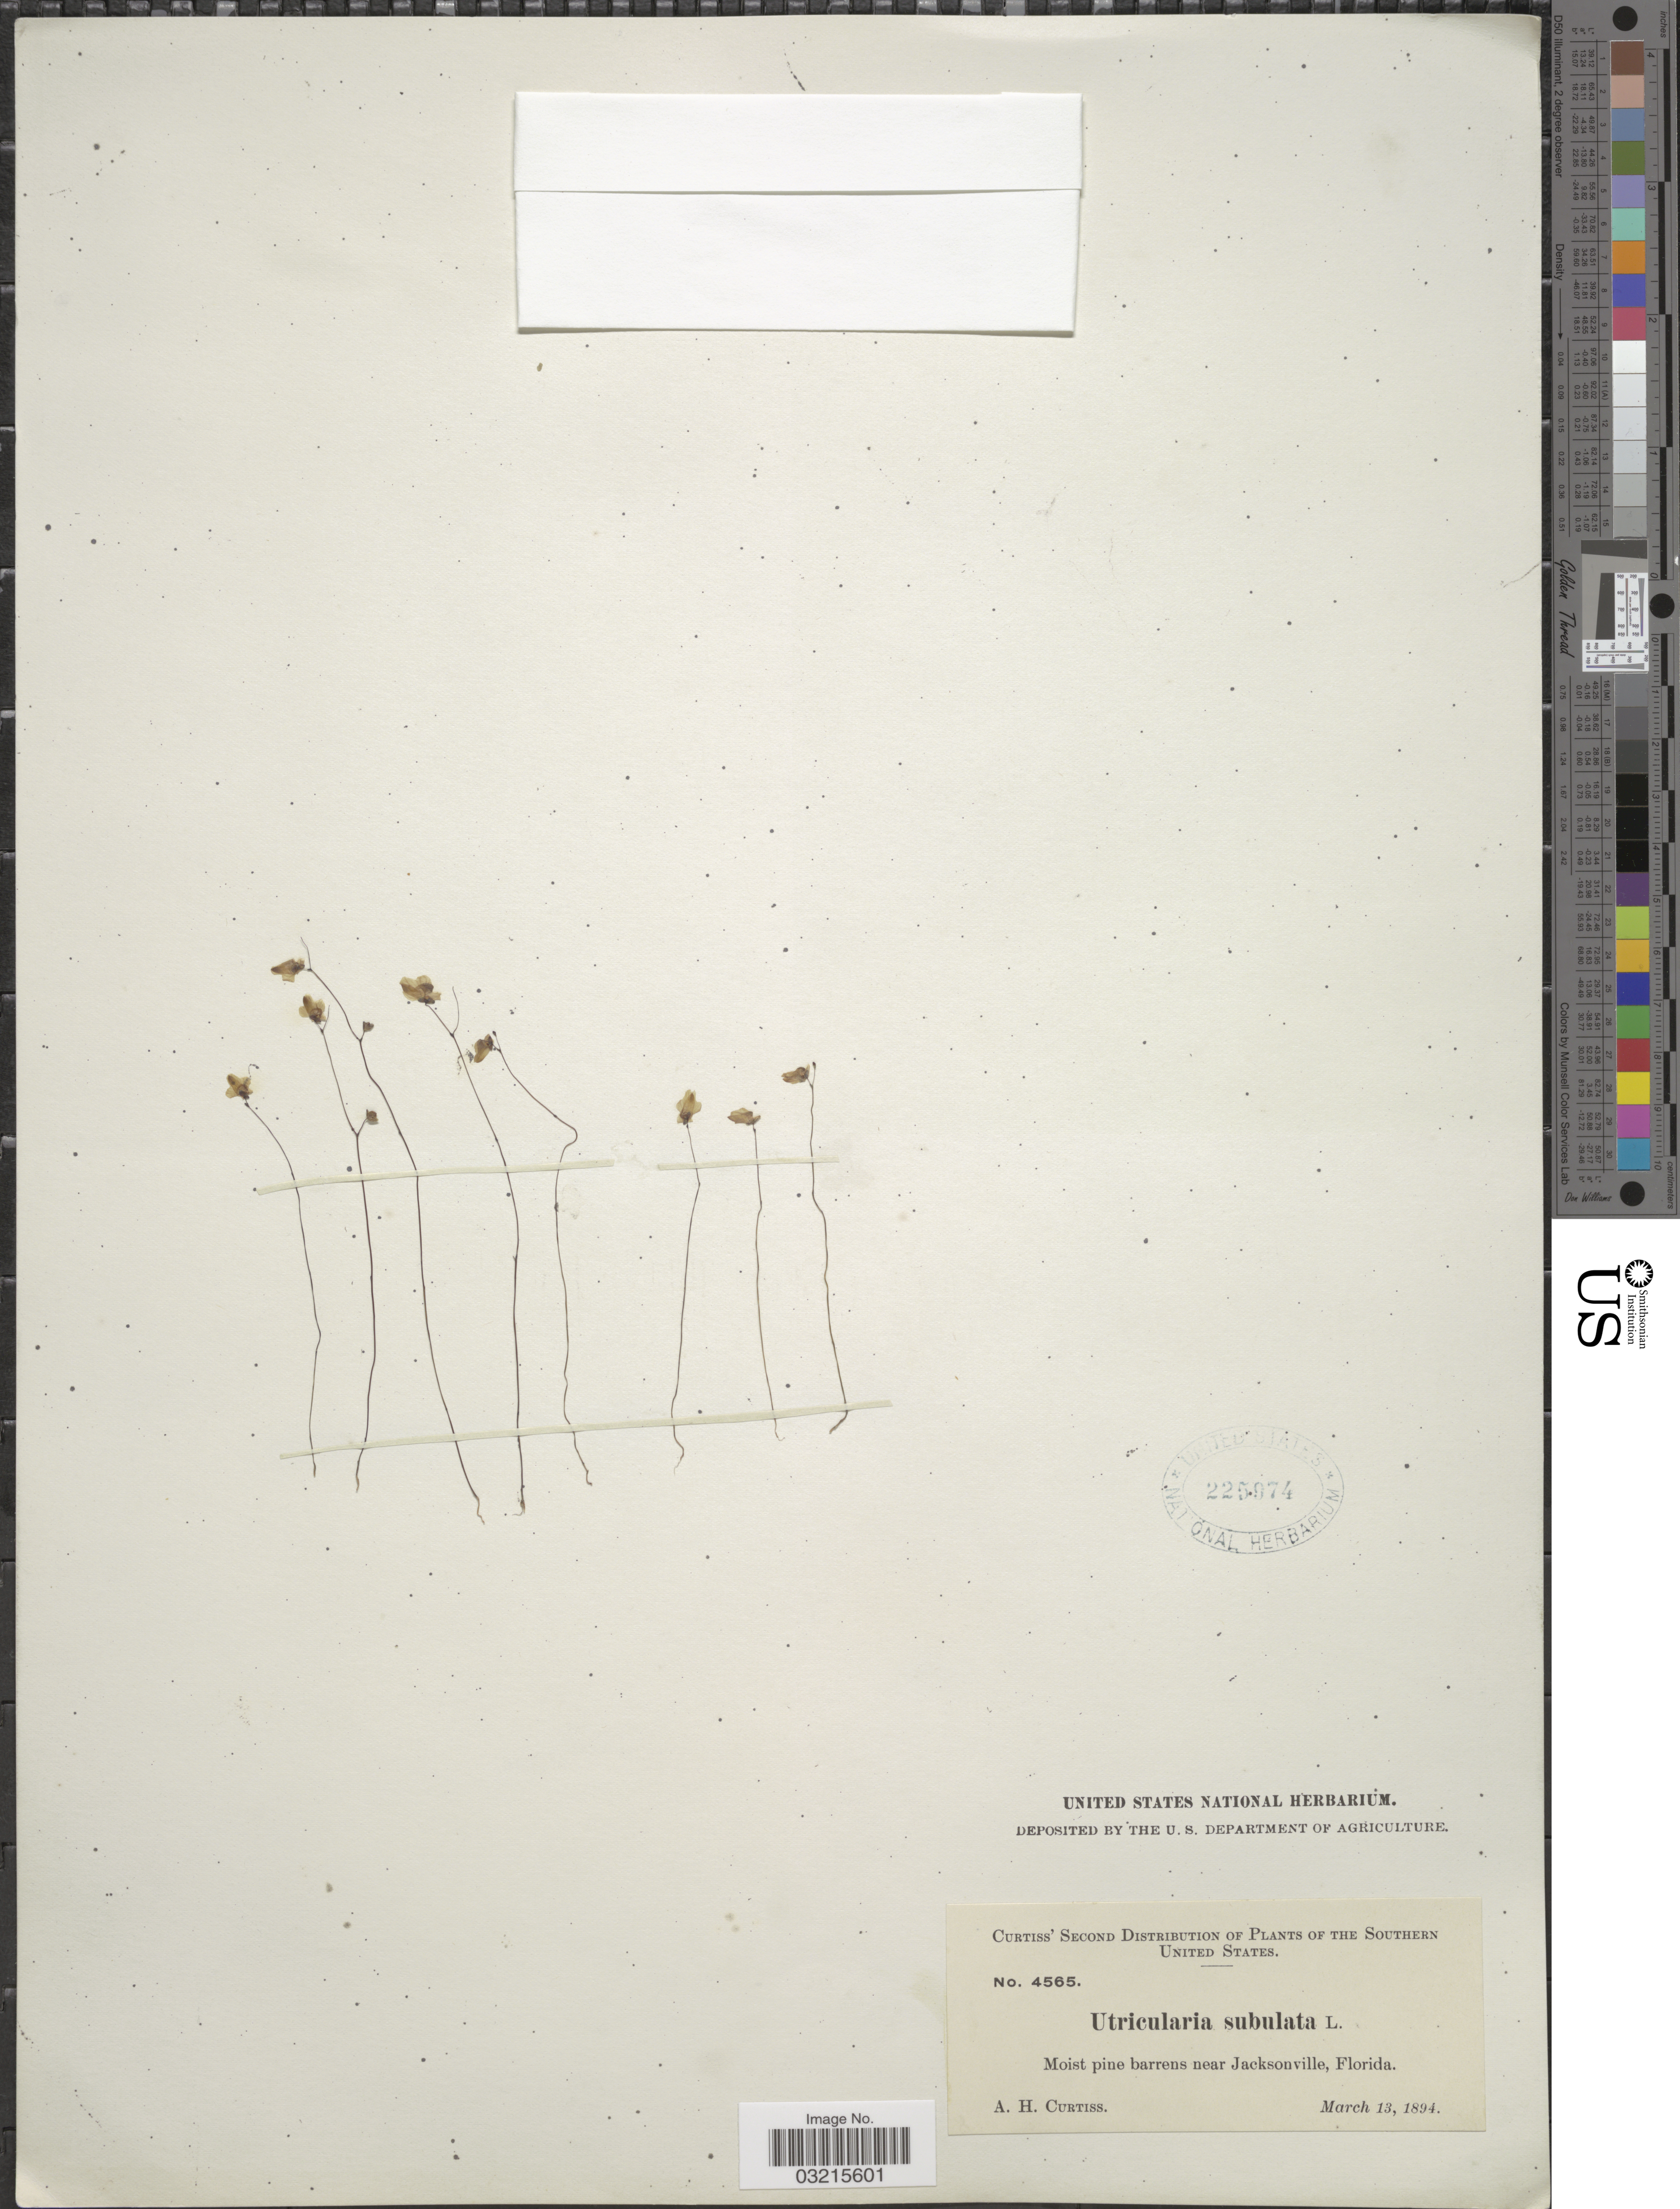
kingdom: Plantae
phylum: Tracheophyta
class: Magnoliopsida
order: Lamiales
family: Lentibulariaceae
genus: Utricularia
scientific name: Utricularia subulata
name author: L.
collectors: A. H. Curtiss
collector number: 4565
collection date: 1894-03-13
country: United States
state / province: Florida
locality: The Southern United States, near Jacksonville.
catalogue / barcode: US 225974